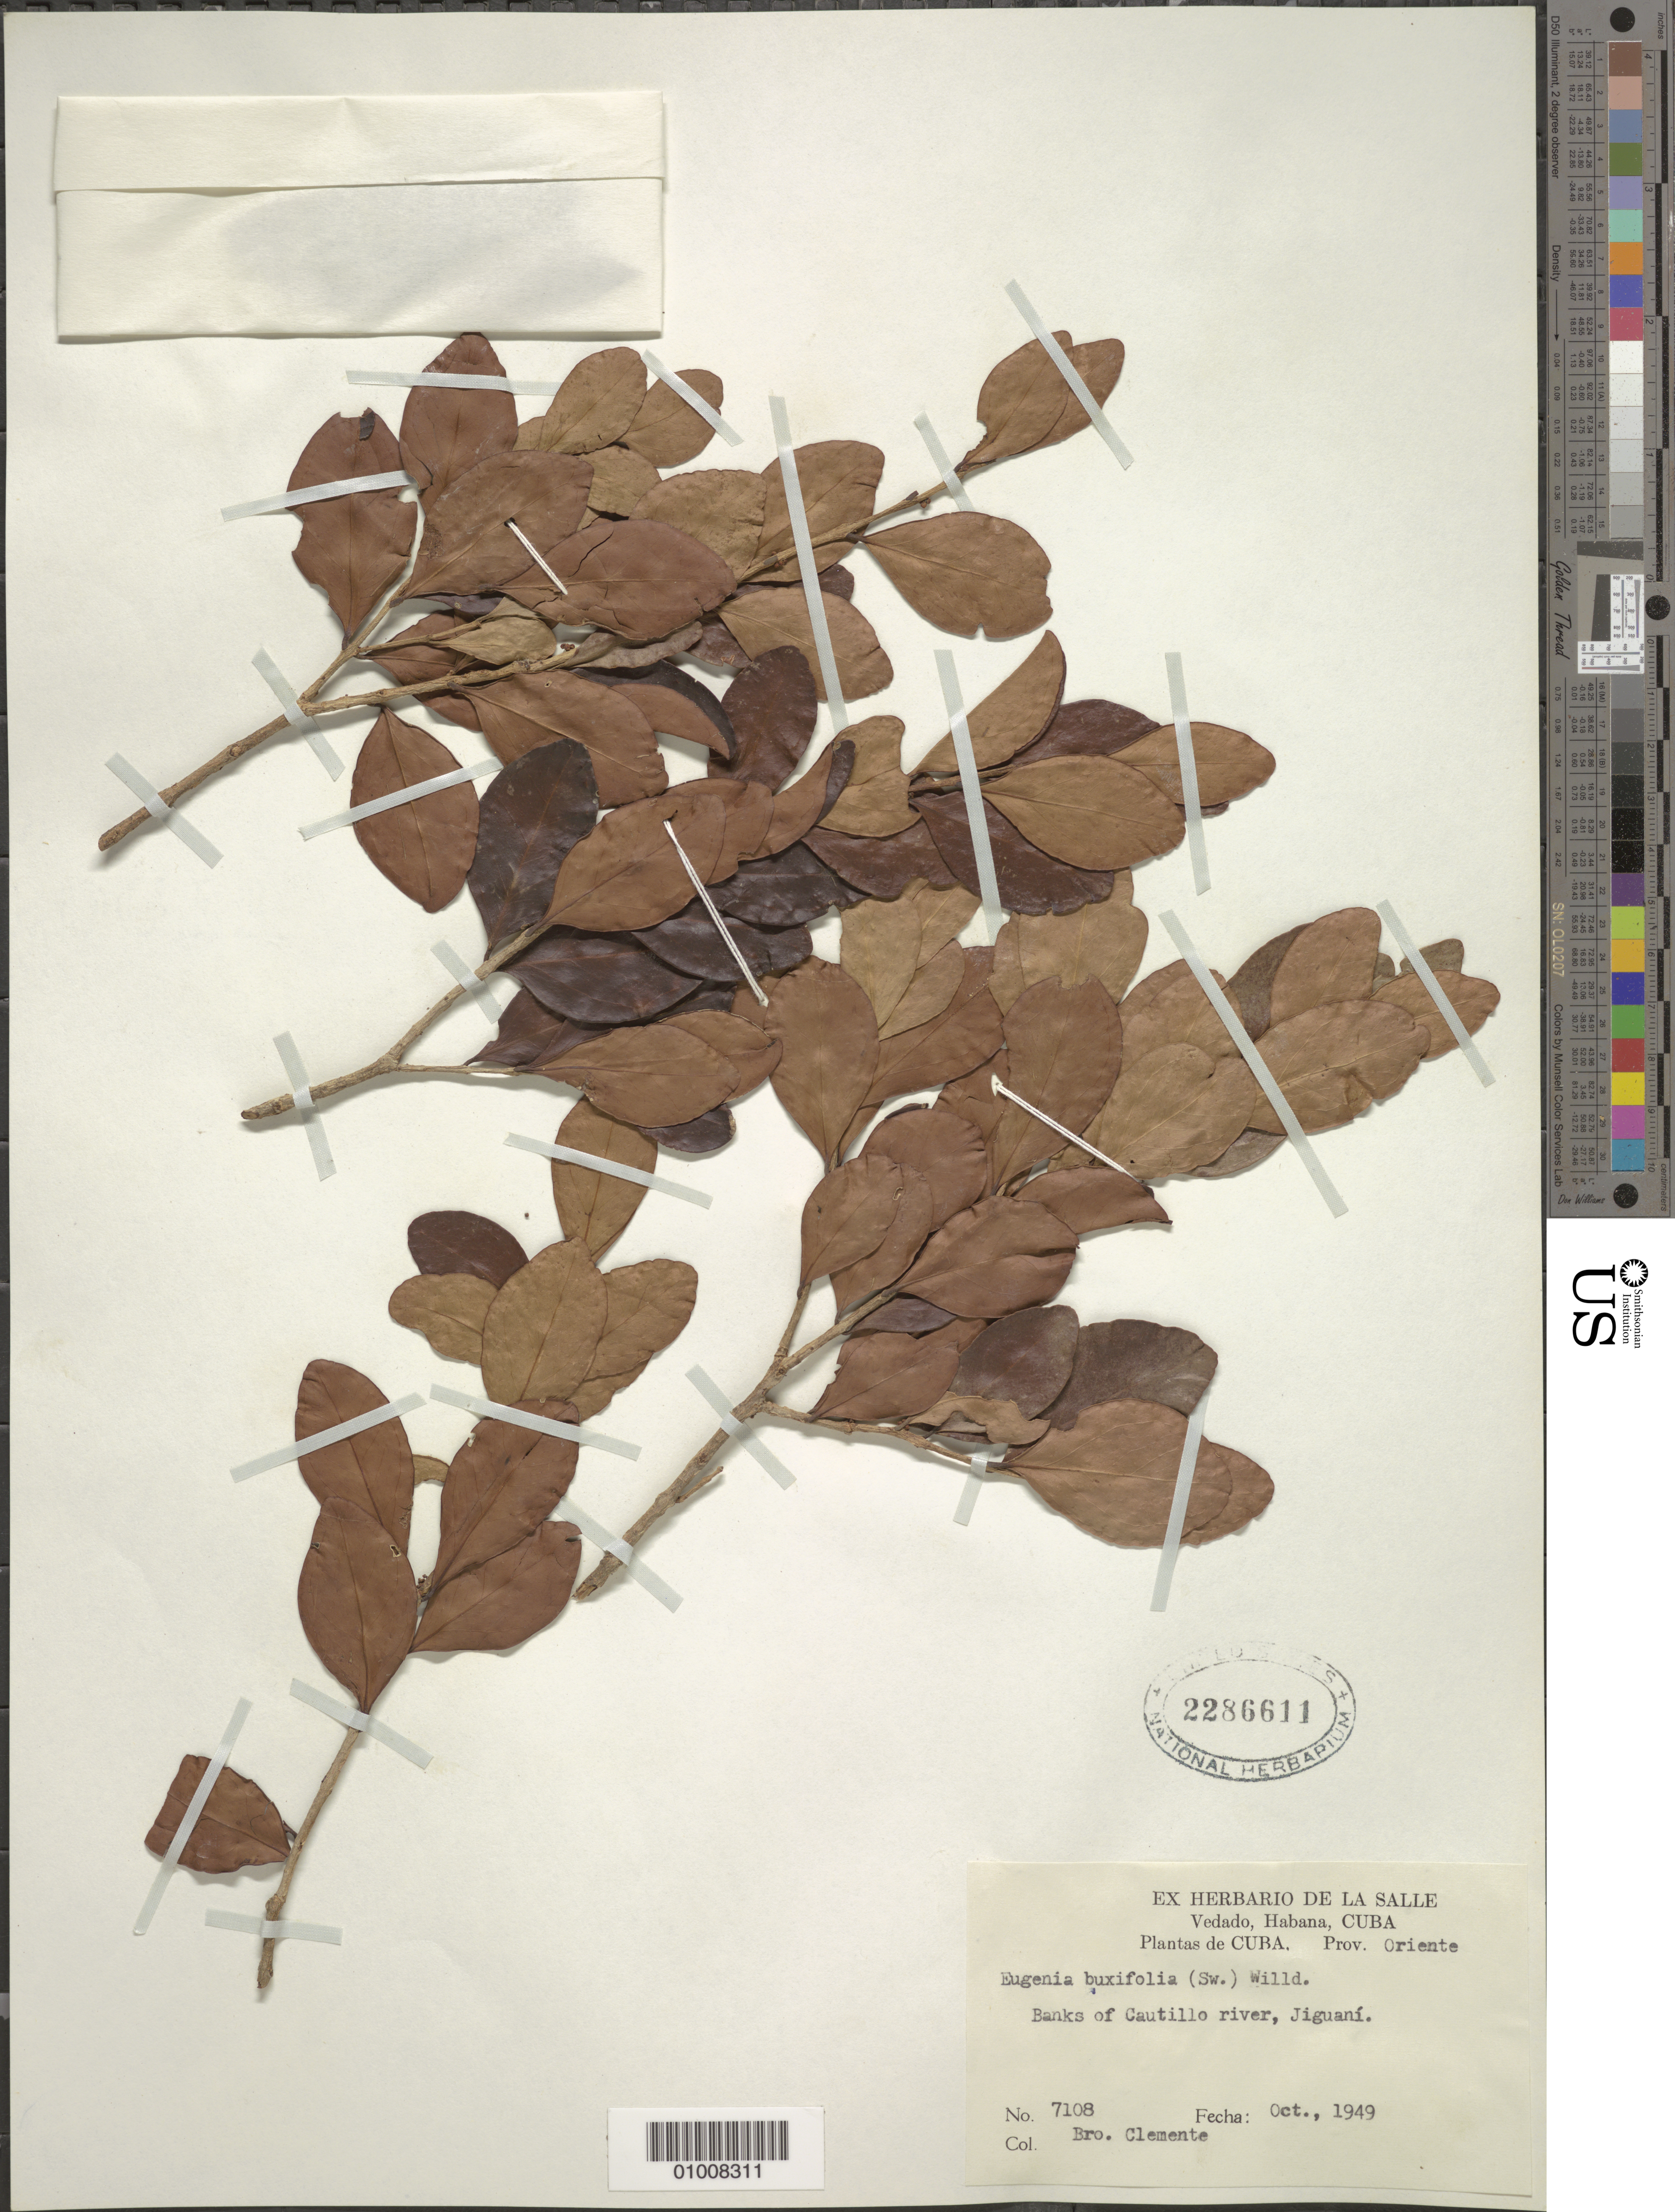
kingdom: Plantae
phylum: Tracheophyta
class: Magnoliopsida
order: Myrtales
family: Myrtaceae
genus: Eugenia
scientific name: Eugenia foetida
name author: Pers.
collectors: Bro. Clemente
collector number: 7108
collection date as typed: Oct 1949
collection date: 1949-10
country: Cuba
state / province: Oriente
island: Cuba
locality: Banks of Cautillo River, Jiguaní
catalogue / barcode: US 2286611